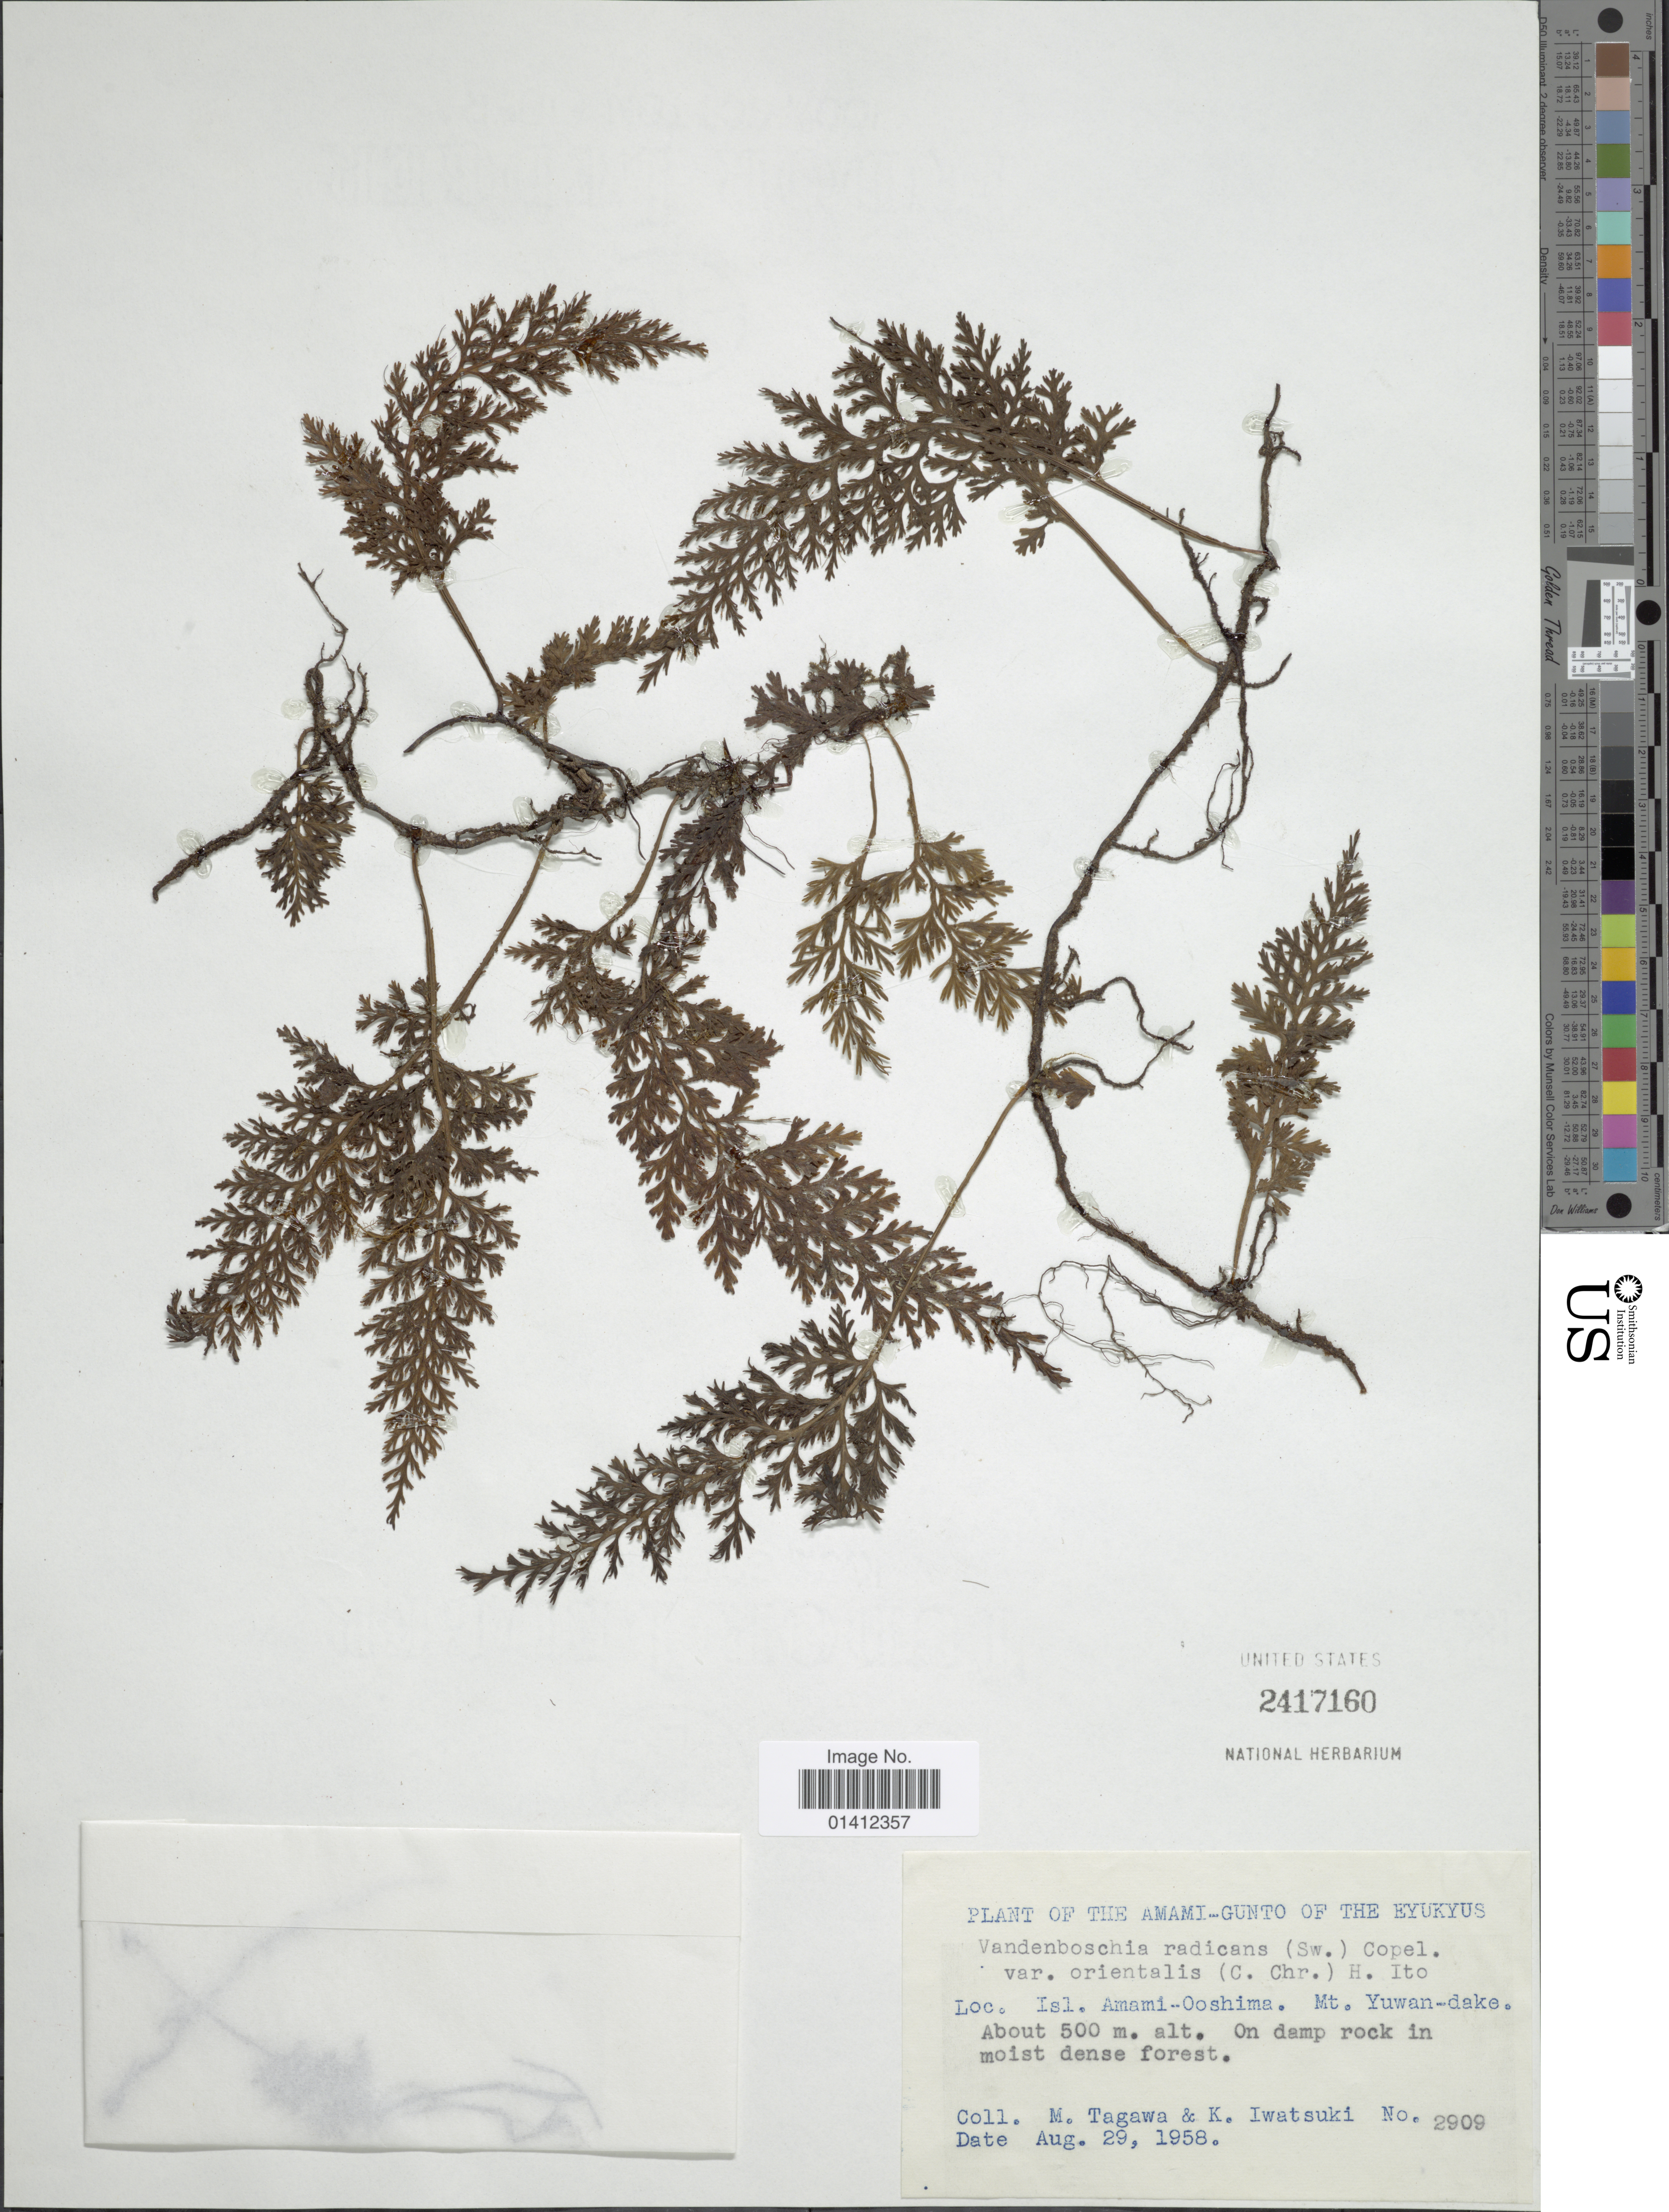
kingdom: Plantae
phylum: Tracheophyta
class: Polypodiopsida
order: Hymenophyllales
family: Hymenophyllaceae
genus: Vandenboschia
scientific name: Vandenboschia radicans var. orientalis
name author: (C. Chr.) H. Itô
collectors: M. Tagawa & K. Iwatsuki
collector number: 2909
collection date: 1958-08-29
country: Japan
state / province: Okinawa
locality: The Amamai-Gunto of the Ryukyus, Isl. Amami-Ooshima, Mt Yuwan-dake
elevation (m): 500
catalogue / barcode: US 2417160